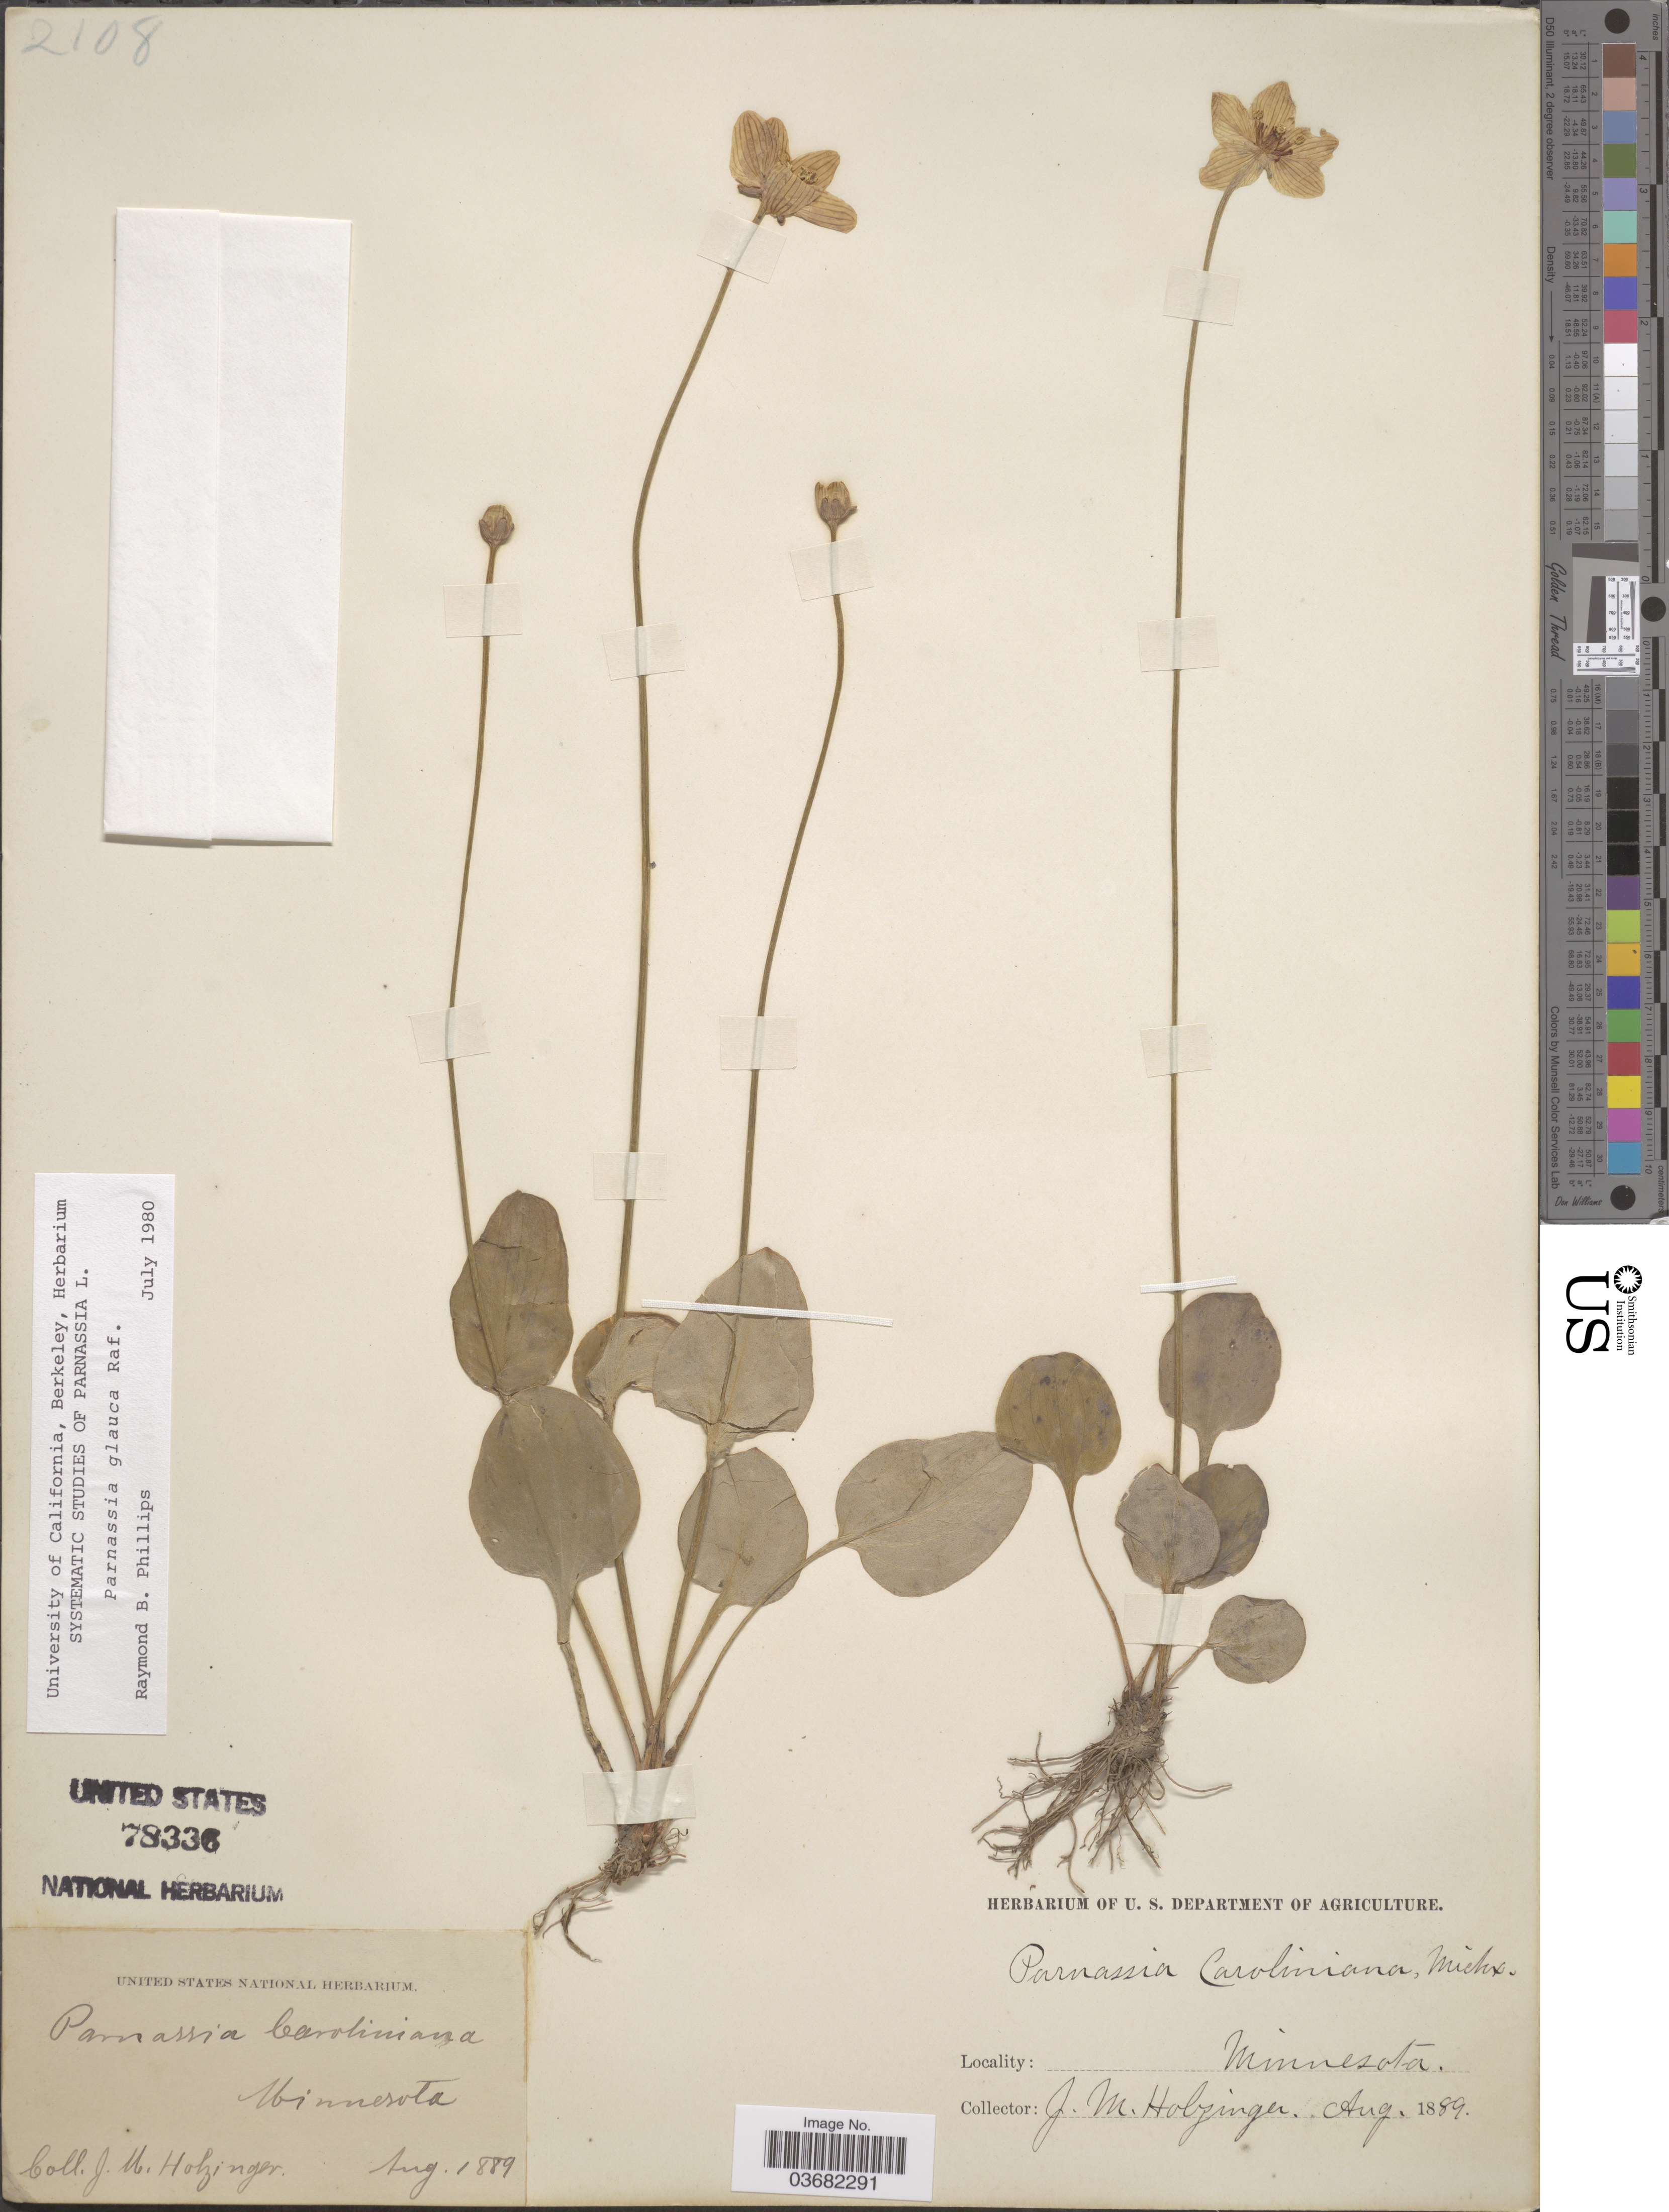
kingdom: Plantae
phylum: Tracheophyta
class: Magnoliopsida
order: Celastrales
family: Parnassiaceae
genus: Parnassia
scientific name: Parnassia glauca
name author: Raf.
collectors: J. M. Holzinger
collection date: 1889-08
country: United States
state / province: Minnesota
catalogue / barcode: US 78336